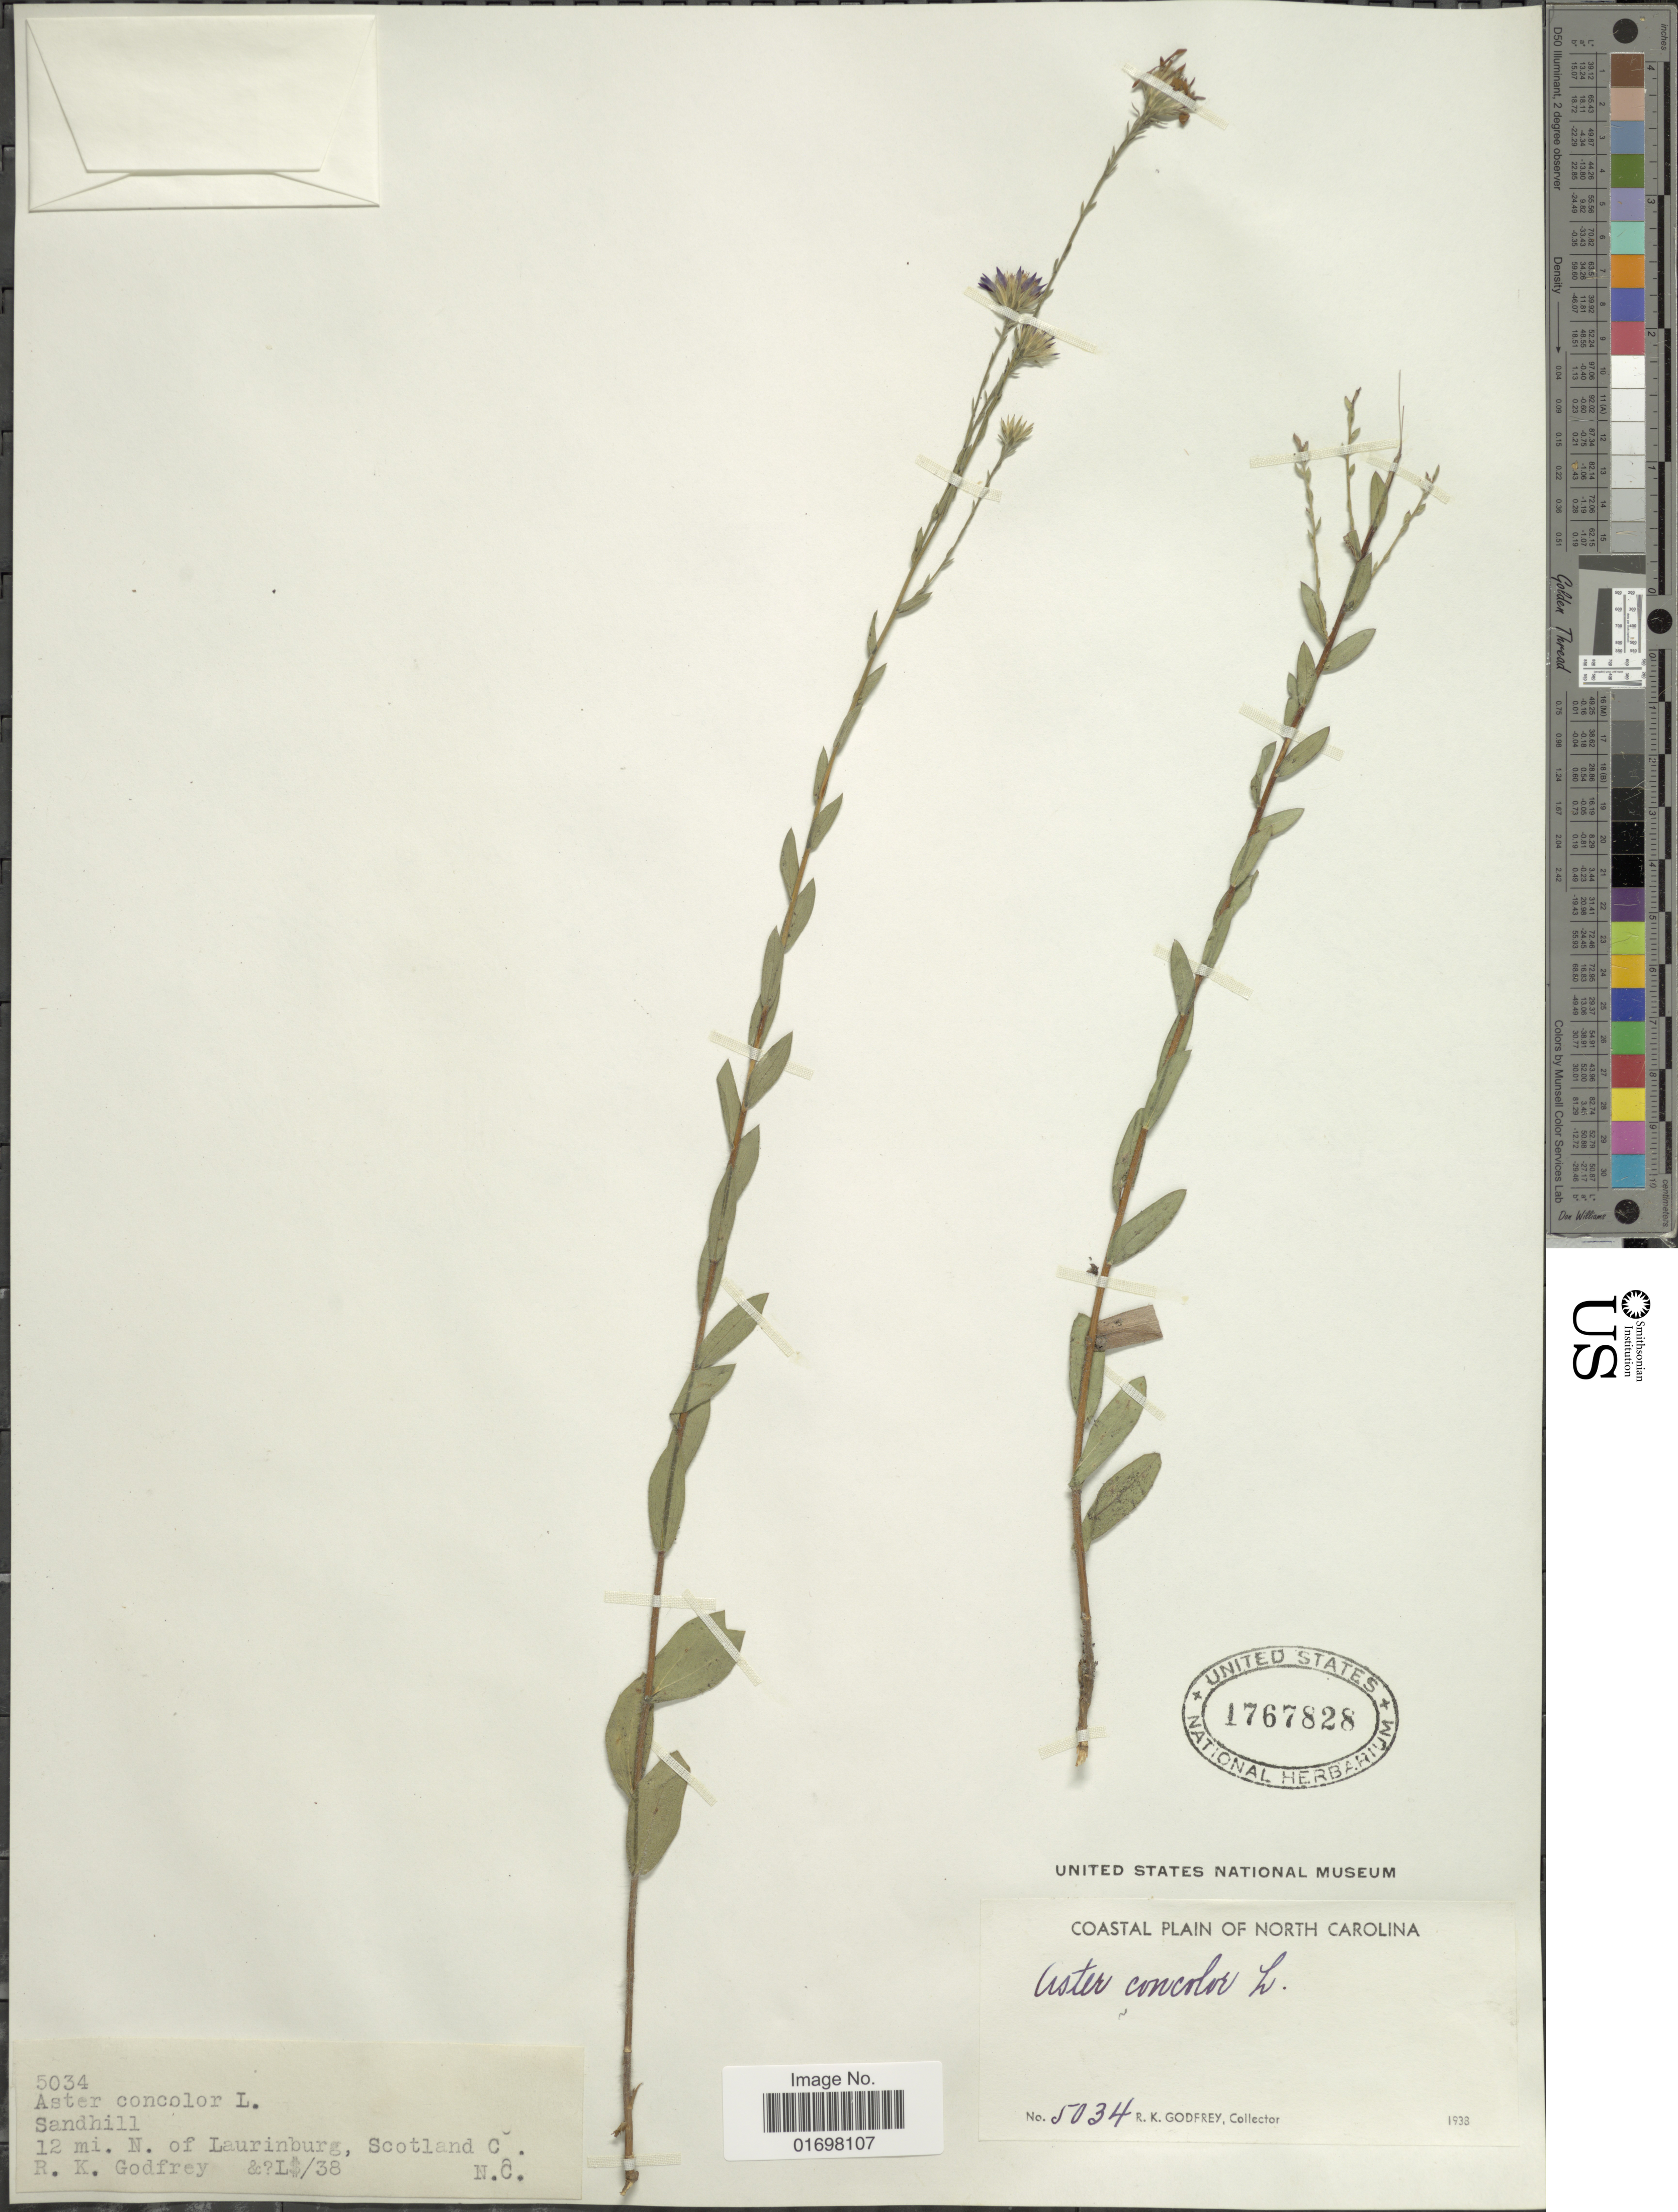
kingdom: Plantae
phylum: Tracheophyta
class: Magnoliopsida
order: Asterales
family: Asteraceae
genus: Symphyotrichum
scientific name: Symphyotrichum concolor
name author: (L.) G.L. Nesom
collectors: R. K. Godfrey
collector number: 5034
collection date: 1938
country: United States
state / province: North Carolina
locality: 12 mi. N. of Laurinburg, Scotland C.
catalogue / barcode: US 1767828